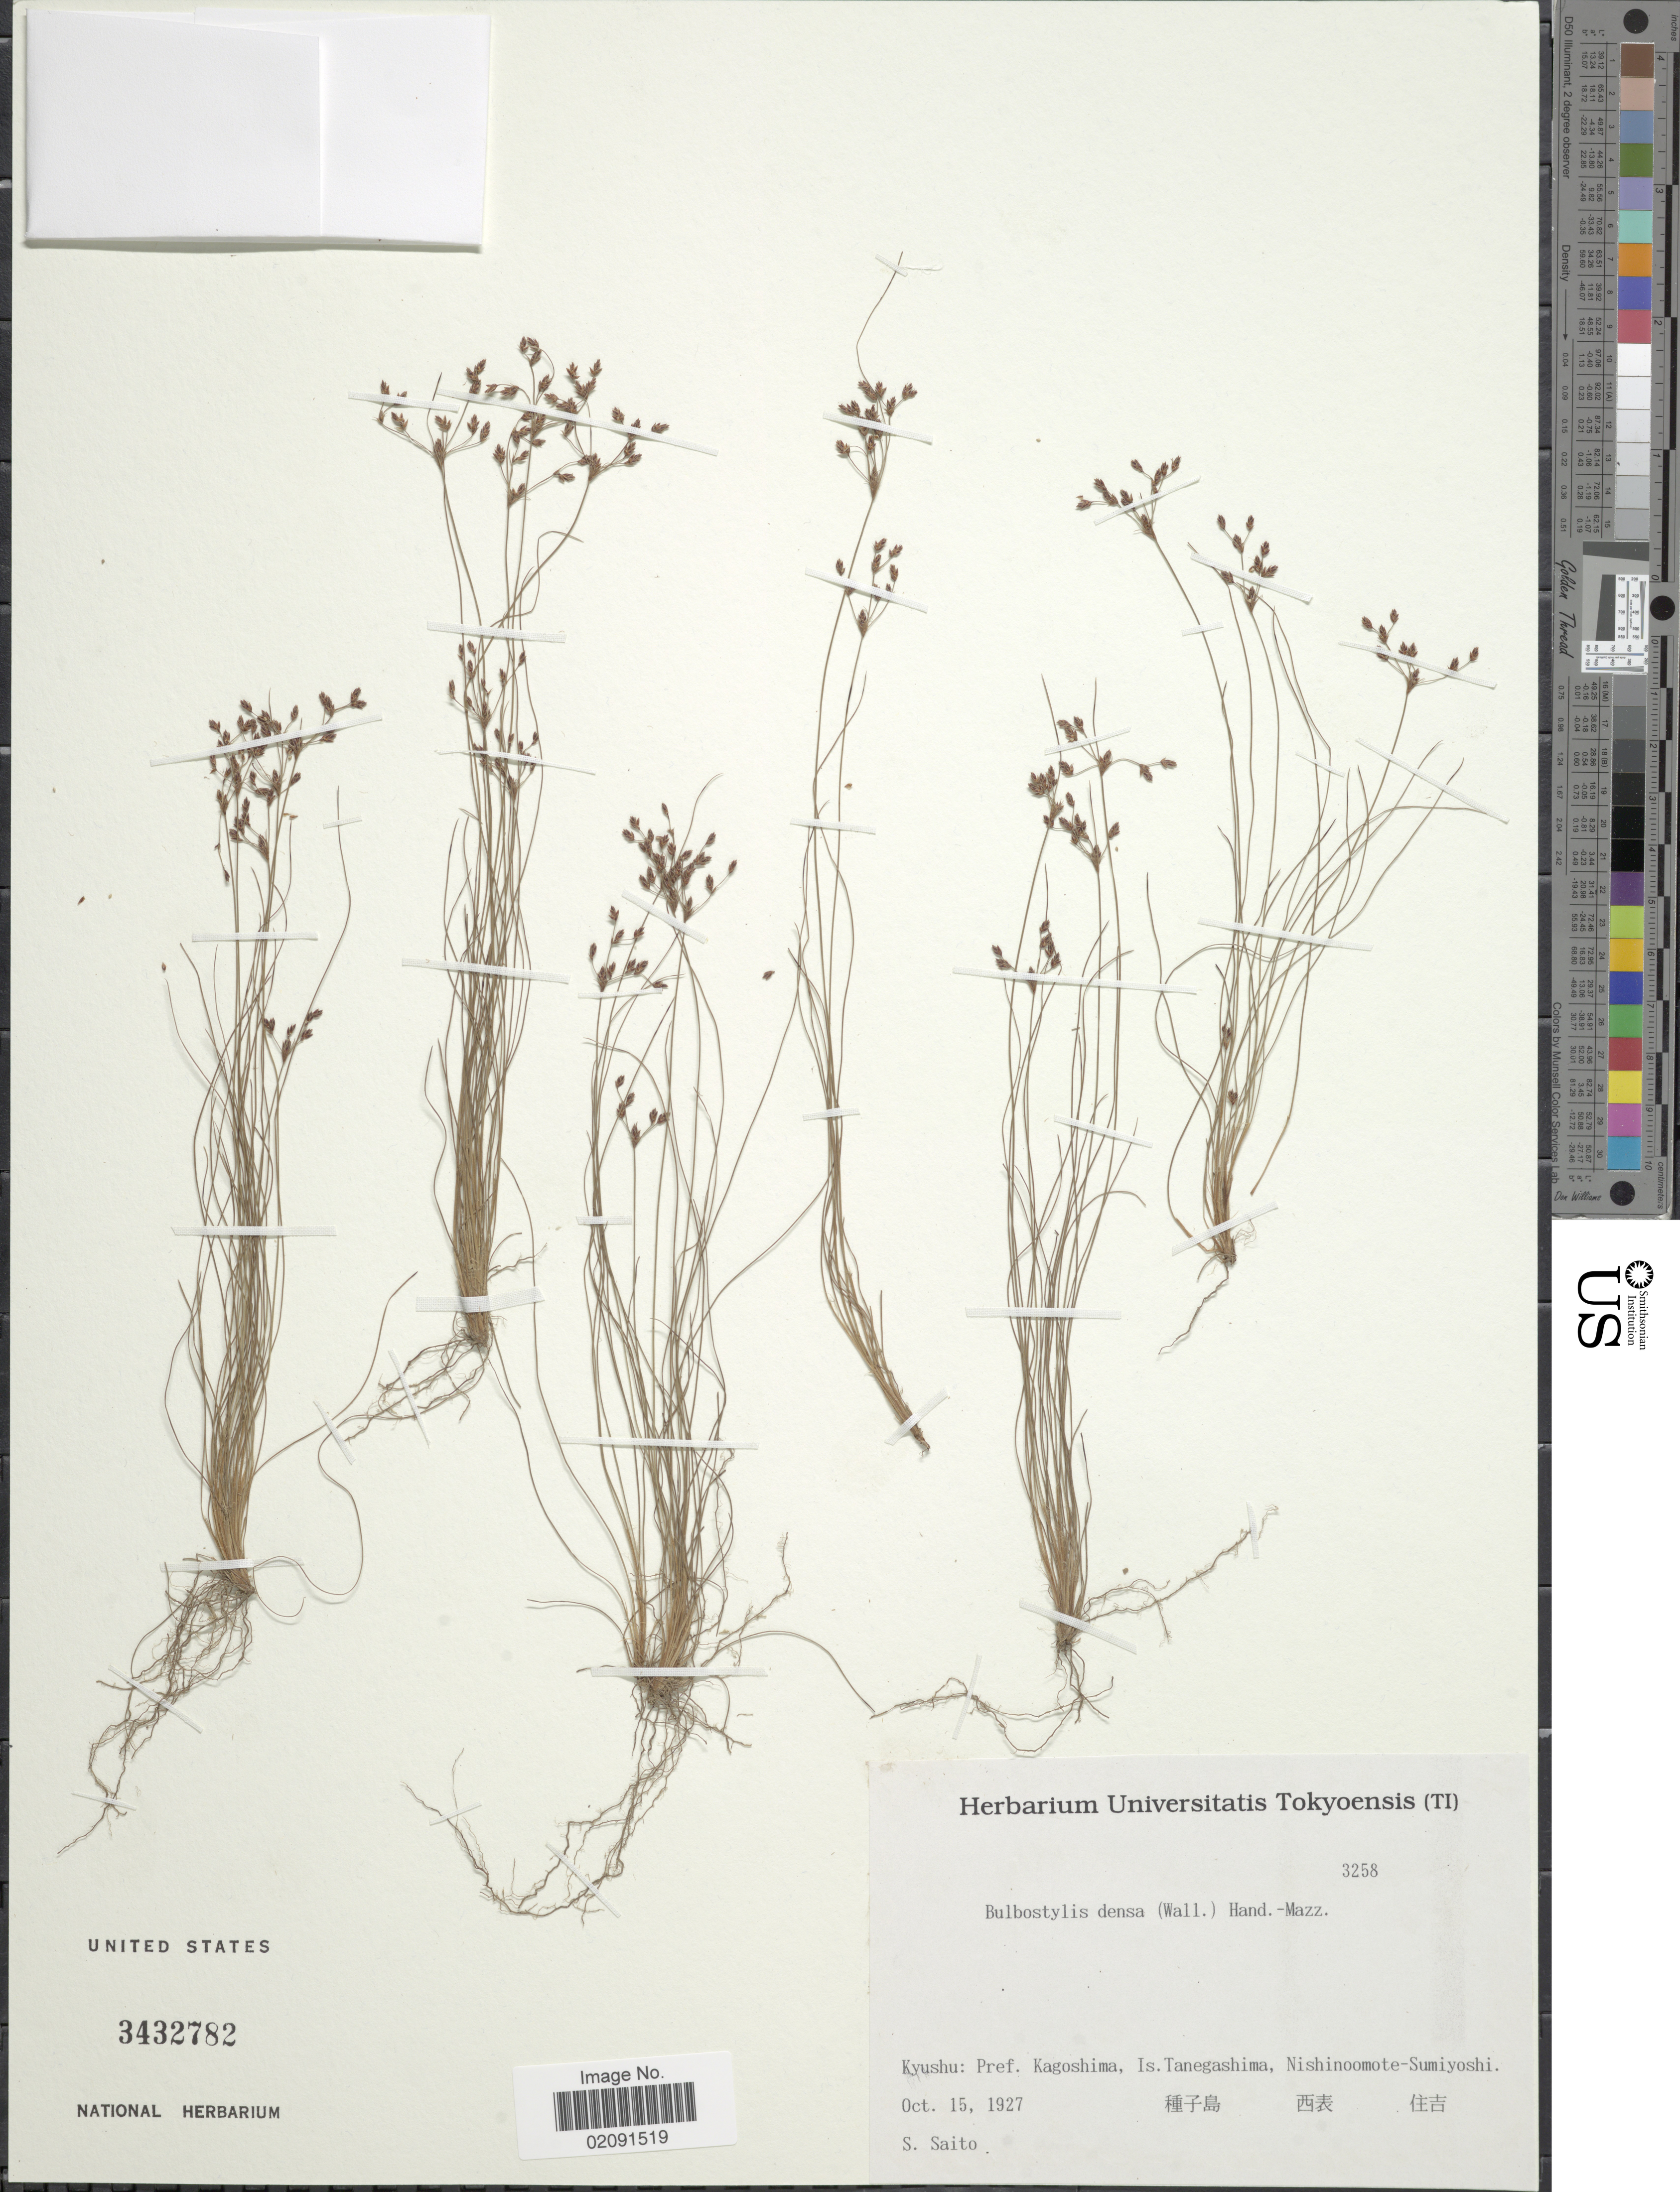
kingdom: Plantae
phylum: Tracheophyta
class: Liliopsida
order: Poales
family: Cyperaceae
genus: Bulbostylis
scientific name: Bulbostylis densa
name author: (Wall.) Hand.-Mazz.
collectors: S. Saito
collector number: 3258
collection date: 1927-10-15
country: Japan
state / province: Kagosima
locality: Kyushu: Pref. Kagoshima, Is. Tanegashima, Nishinoomote-Sumiyoshi.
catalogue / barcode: US 3432782